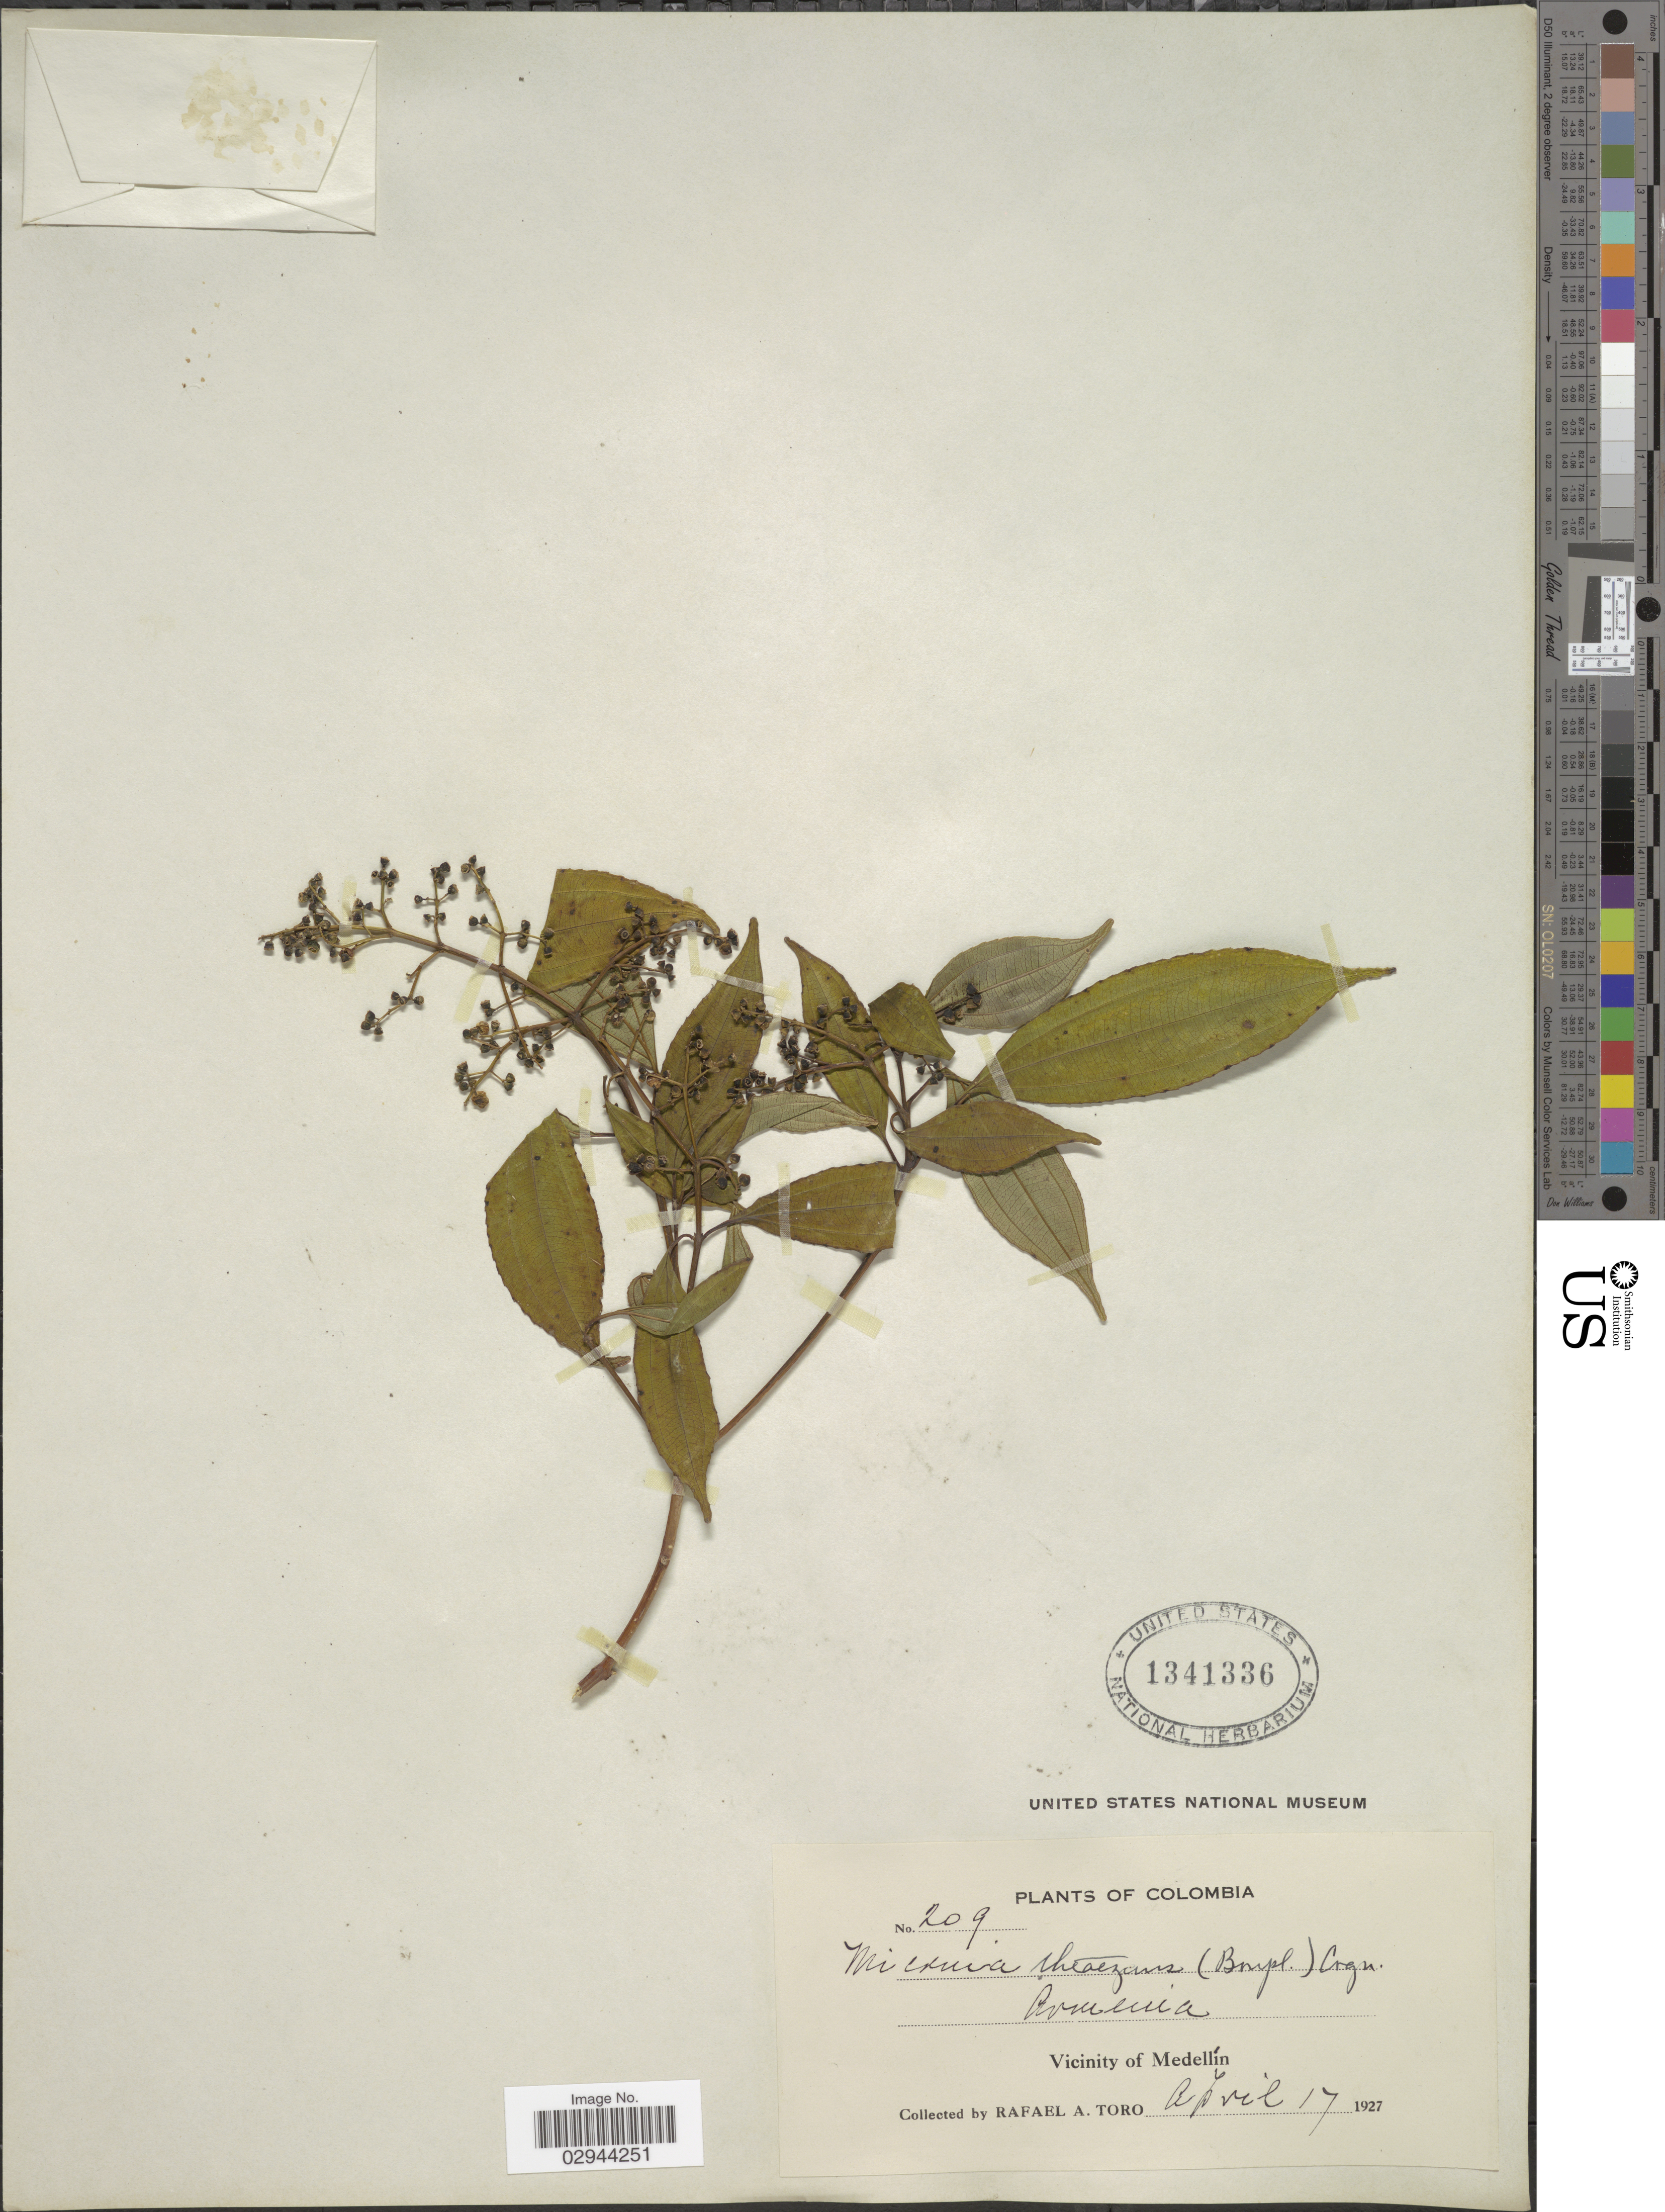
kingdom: Plantae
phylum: Tracheophyta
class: Magnoliopsida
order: Myrtales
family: Melastomataceae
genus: Miconia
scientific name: Miconia theizans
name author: (Bonpl.) Cogn.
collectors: R. A. Toro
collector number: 209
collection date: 1927-04-17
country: Colombia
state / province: Antioquia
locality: Vicinity of Medellín.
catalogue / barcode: US 1341336